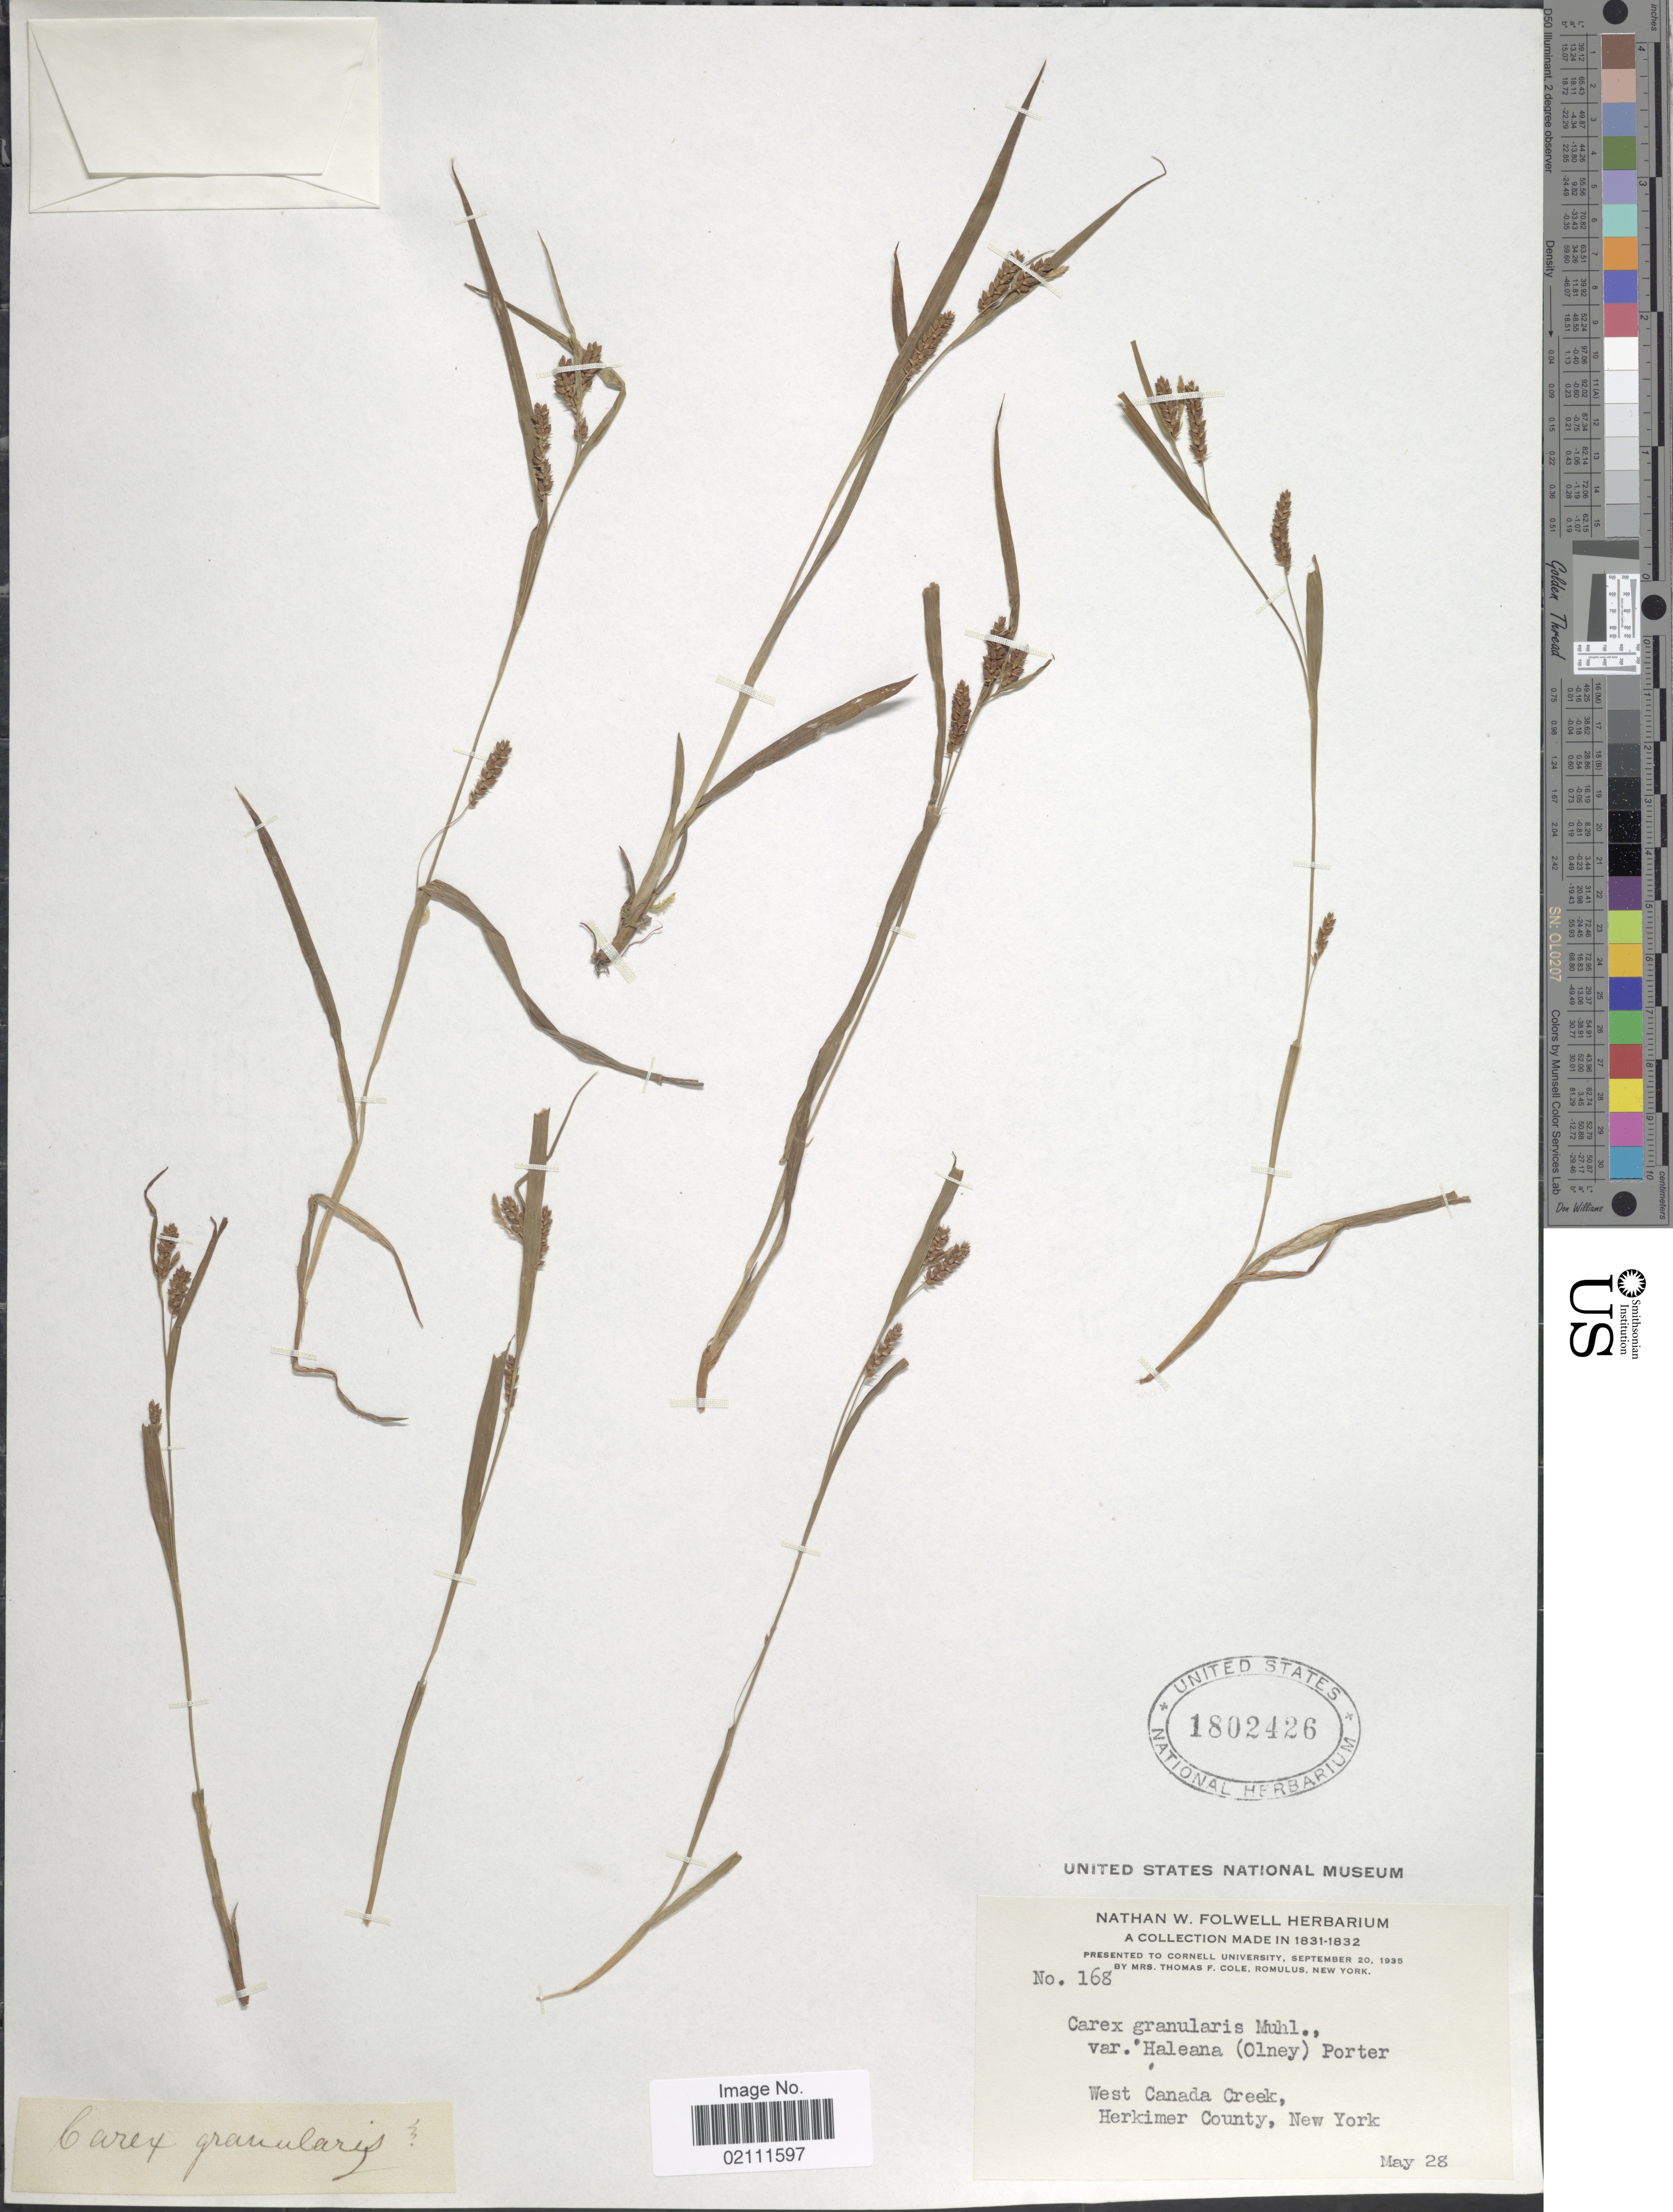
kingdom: Plantae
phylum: Tracheophyta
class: Liliopsida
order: Poales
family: Cyperaceae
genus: Carex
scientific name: Carex granularis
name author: Muhl. ex Willd.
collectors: ex herb. Nathan W. Folwell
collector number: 168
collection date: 1831-05-28/1832-05-28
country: United States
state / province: New York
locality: West Canada Creek, Herkimer County.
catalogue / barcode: US 1802426